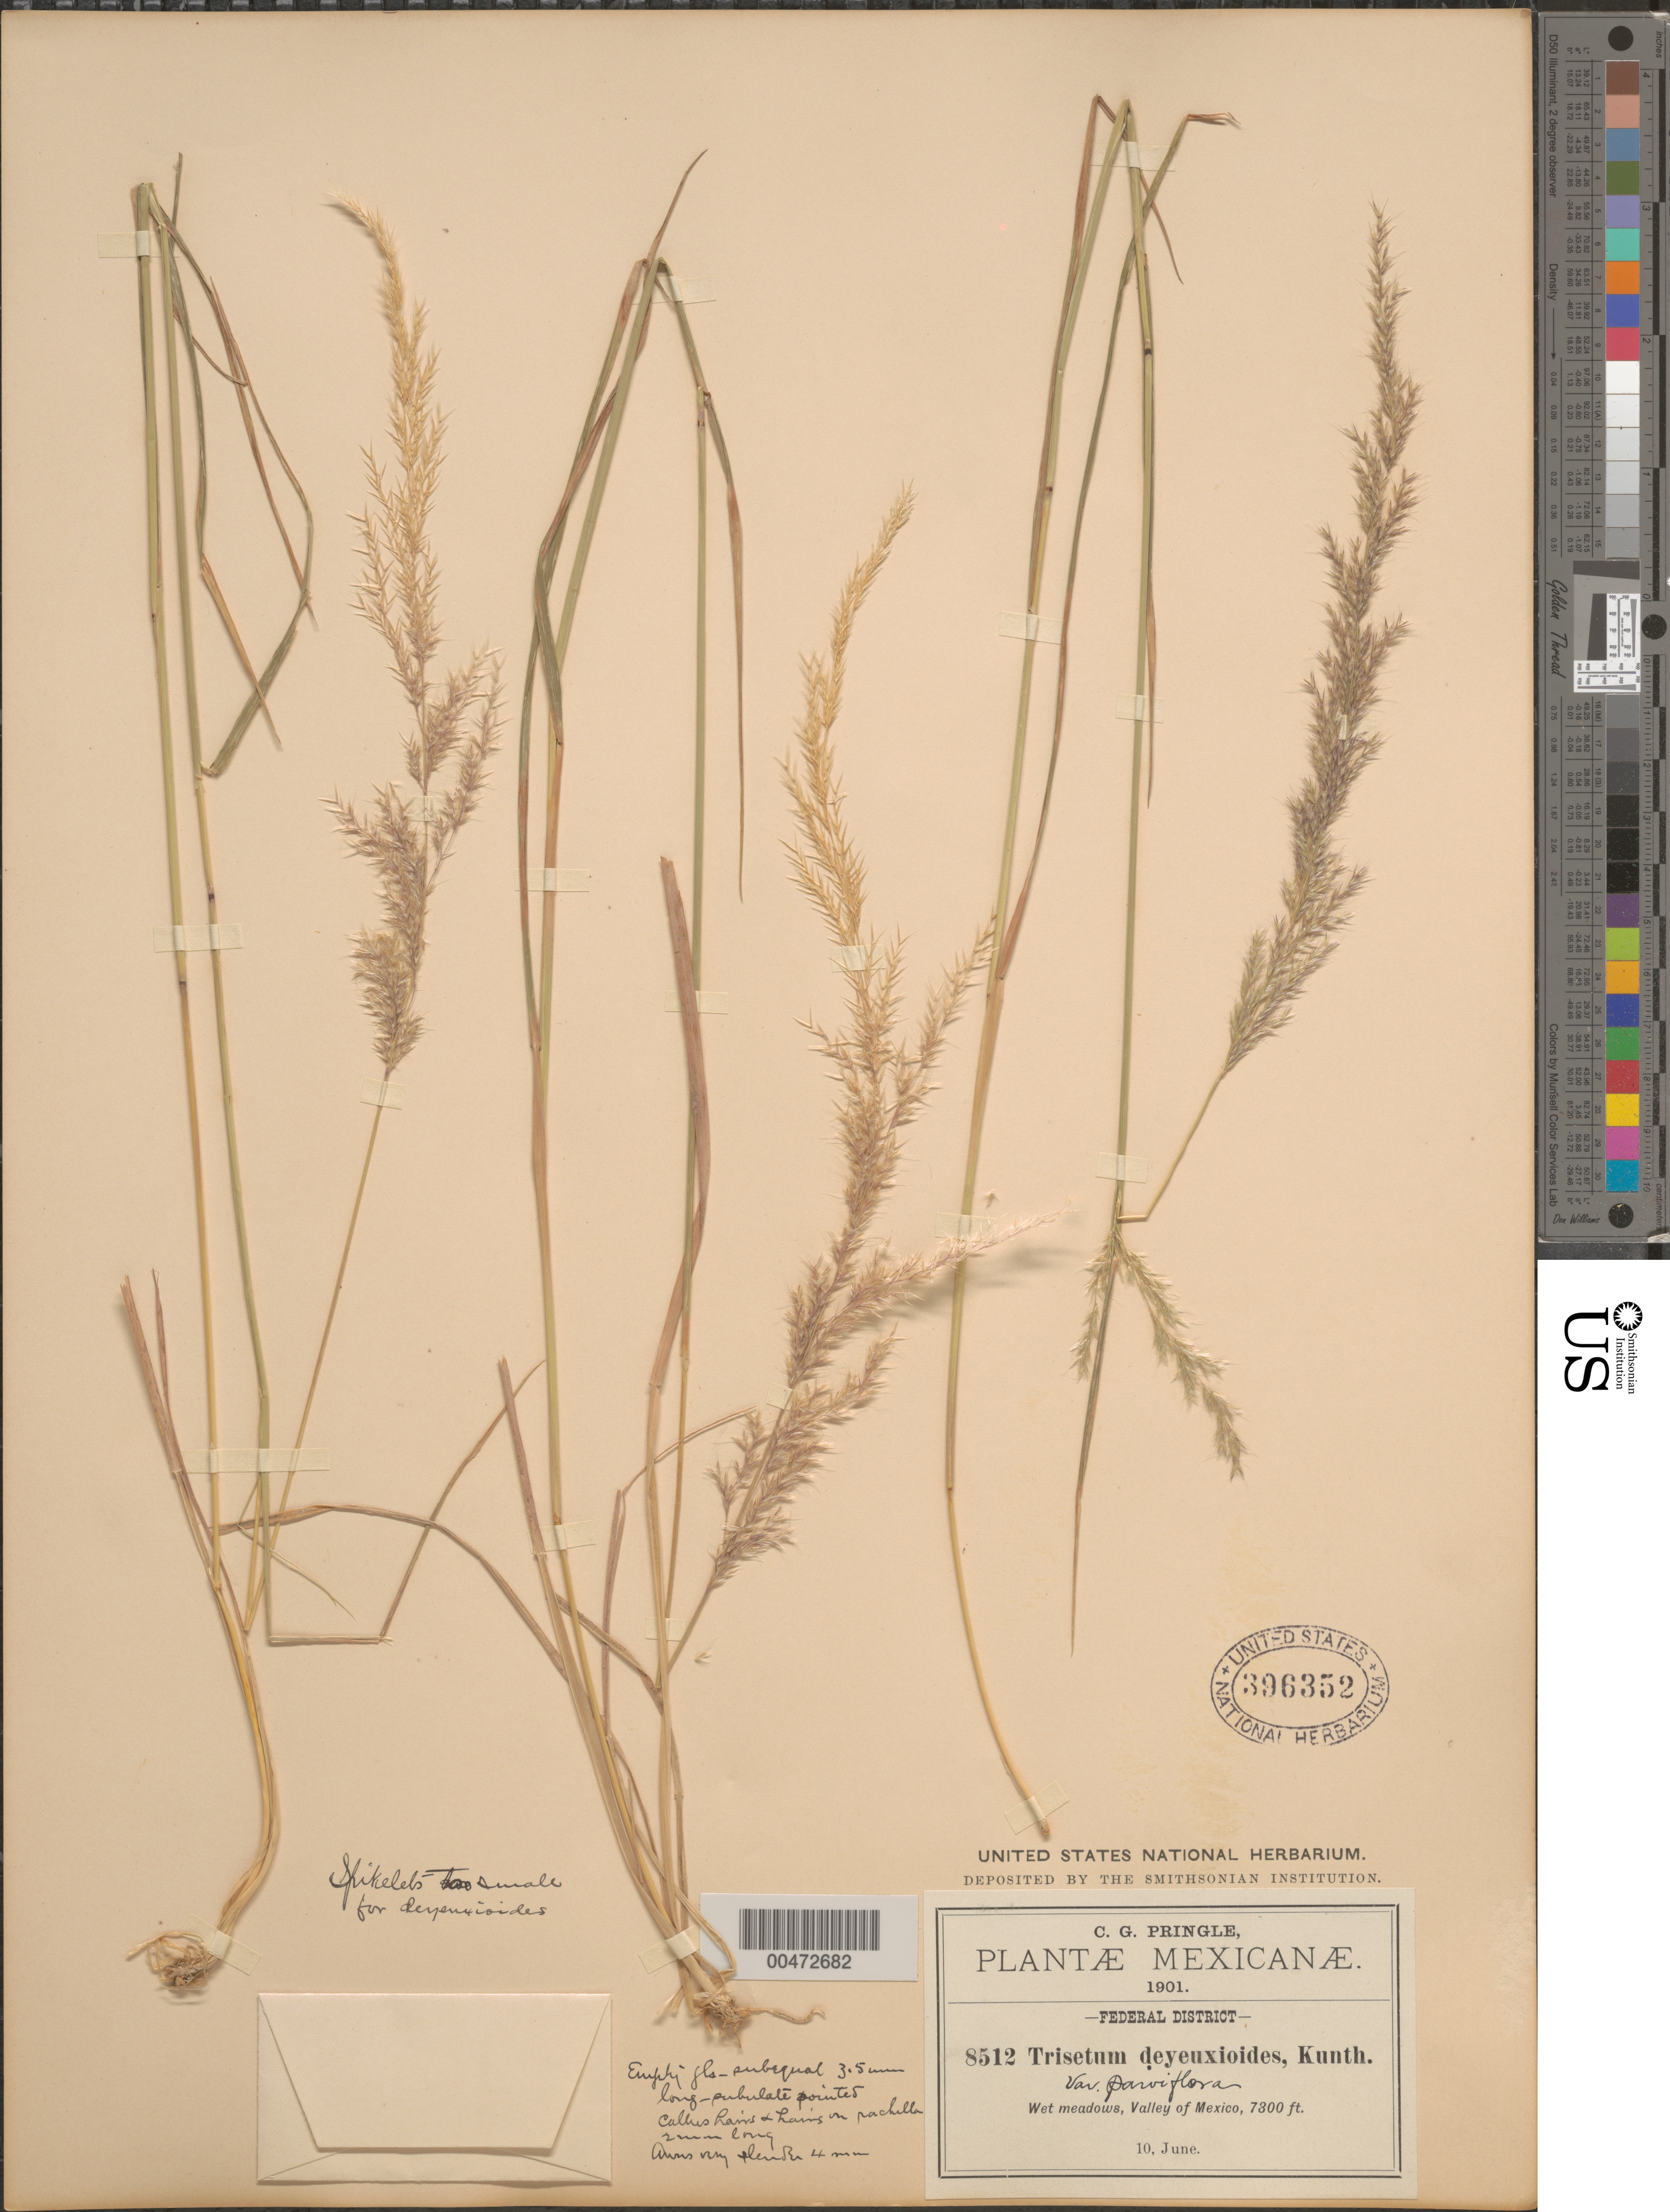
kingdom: Plantae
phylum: Tracheophyta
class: Liliopsida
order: Poales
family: Poaceae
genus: Trisetum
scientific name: Trisetum deyeuxioides var. pubescens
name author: Scribn. ex W.J. Beal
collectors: C. G. Pringle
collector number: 8512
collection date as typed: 10 Jun 1901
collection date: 1901-06-10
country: Mexico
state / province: Distrito Federal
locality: Valley of Mexico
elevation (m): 2225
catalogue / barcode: US 396352